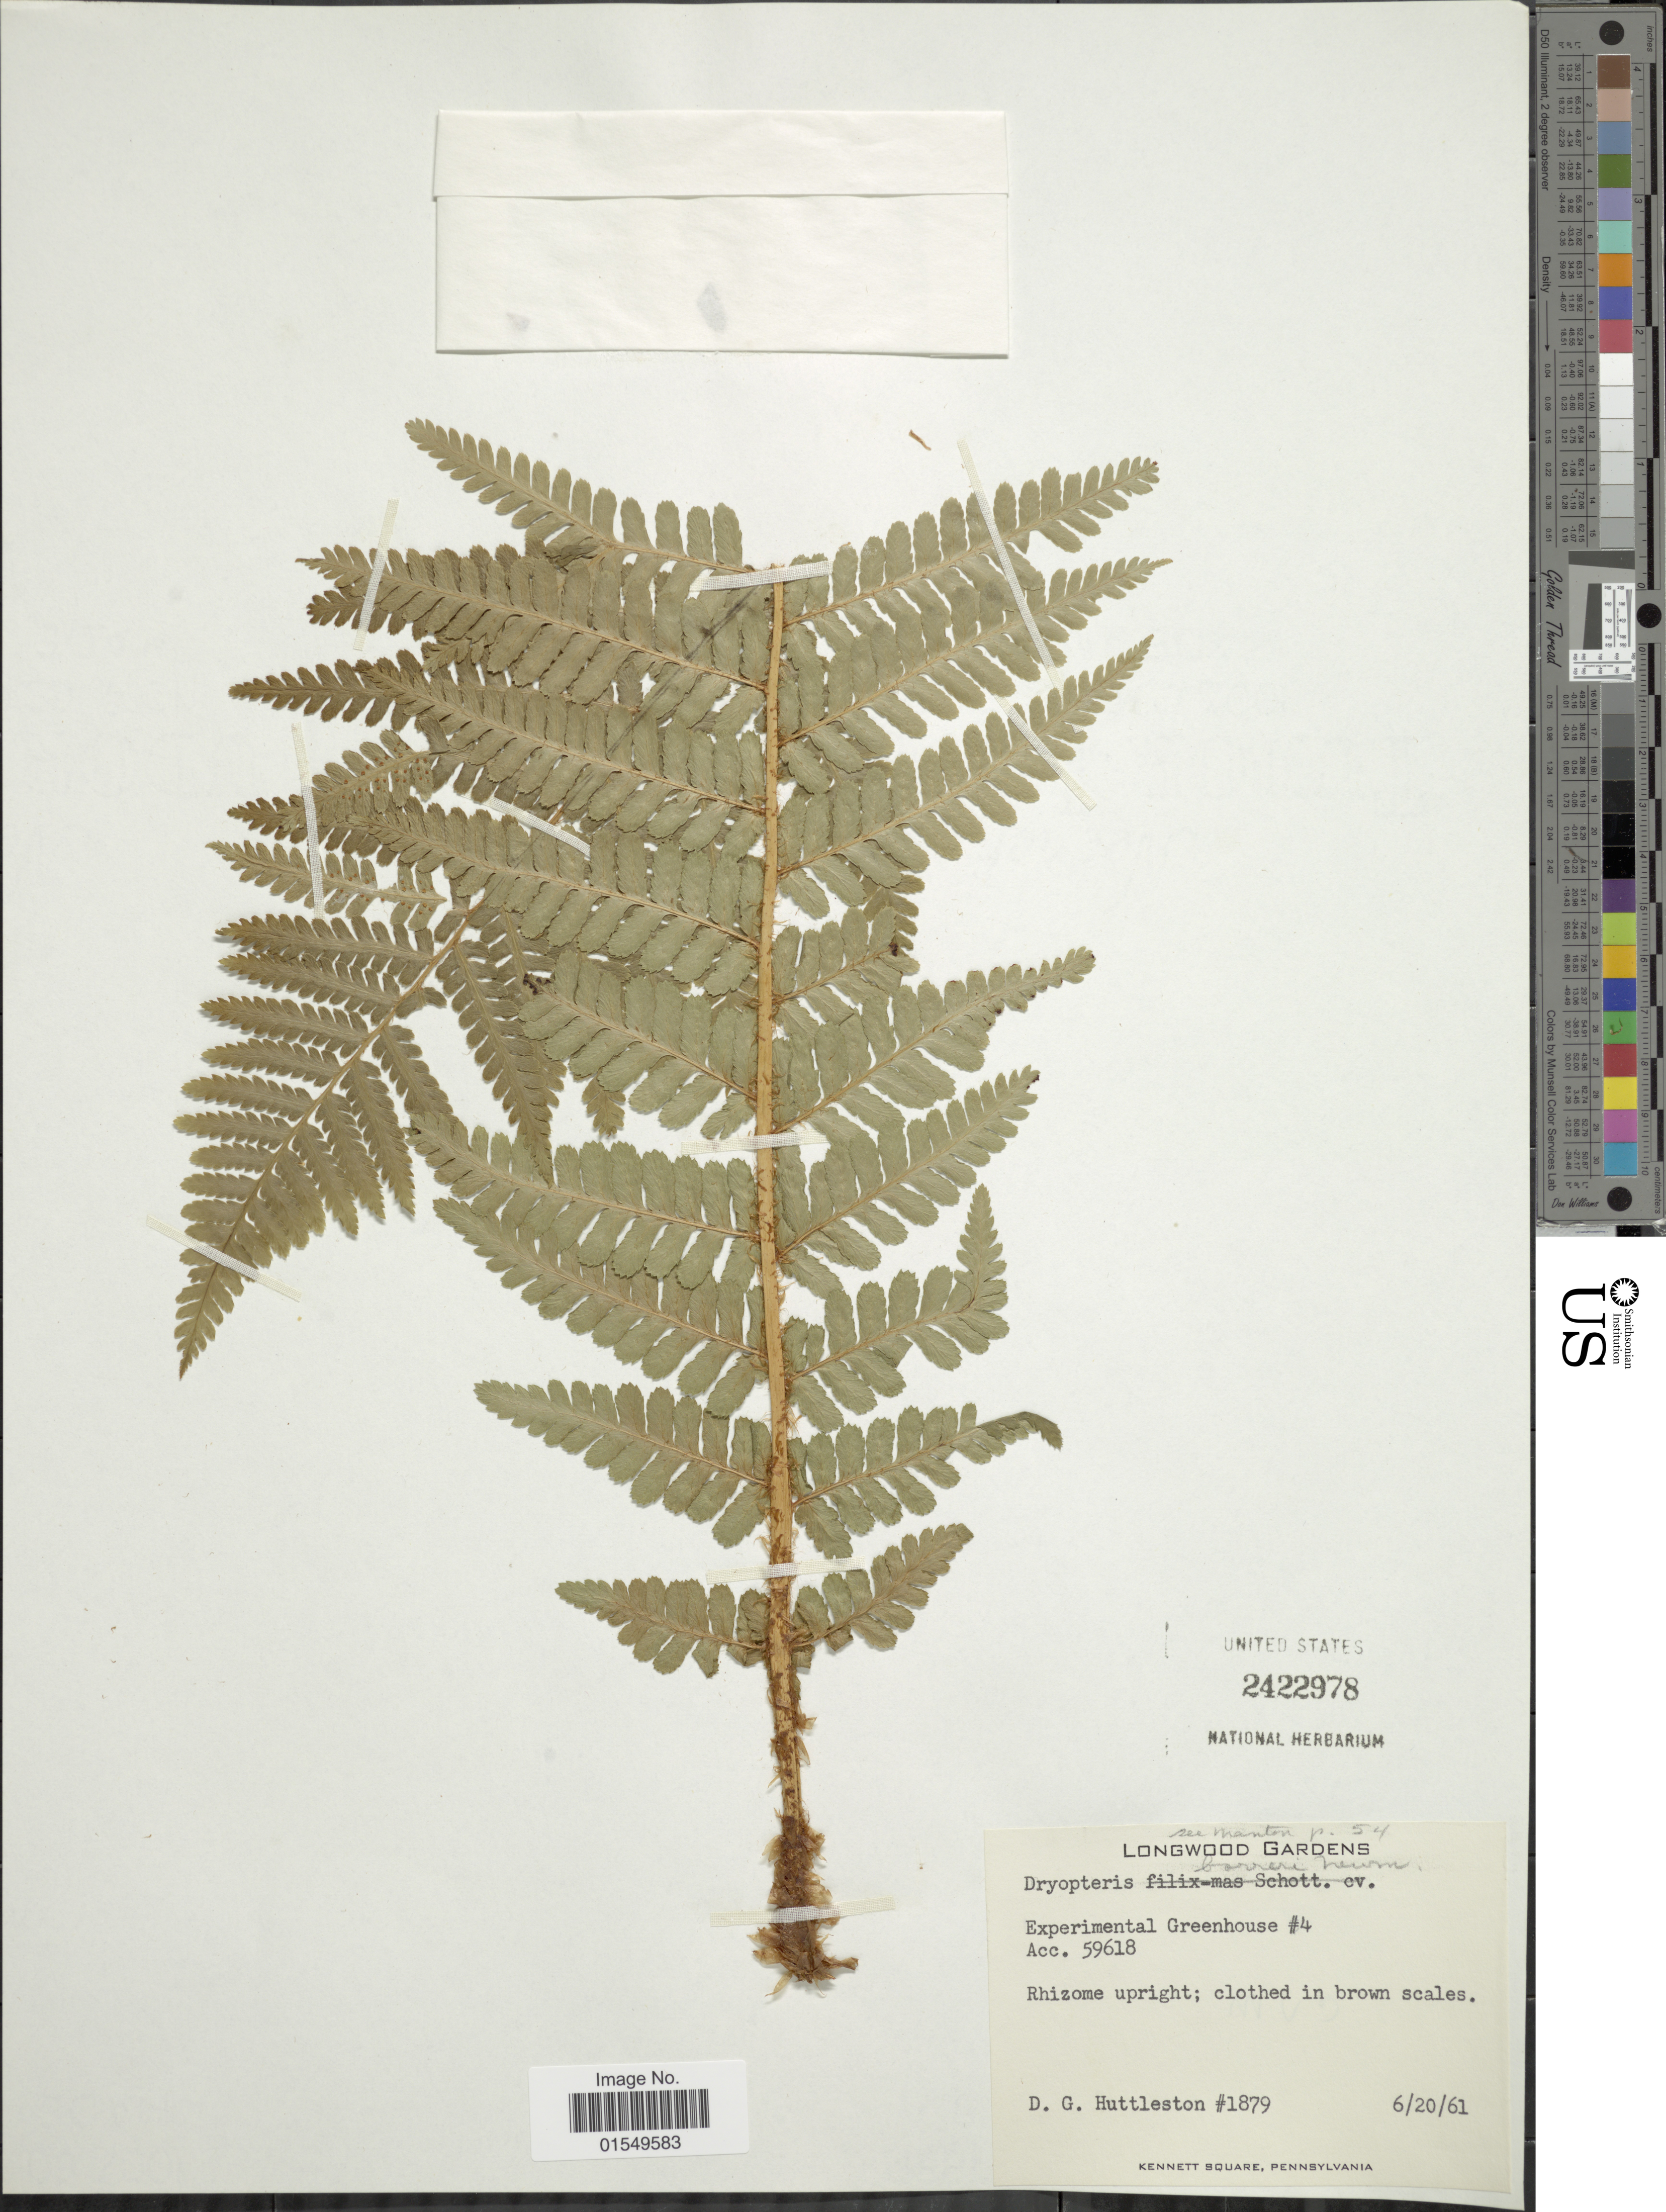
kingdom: Plantae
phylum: Tracheophyta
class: Polypodiopsida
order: Polypodiales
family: Dryopteridaceae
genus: Dryopteris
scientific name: Dryopteris filix-mas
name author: (L.) Schott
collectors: D. G. Huttleston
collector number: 1879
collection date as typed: Transcribed d/m/y: 20/6/61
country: United States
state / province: Pennsylvania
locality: Longwood Gradens, Greenhouse #4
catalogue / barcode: US 2422978